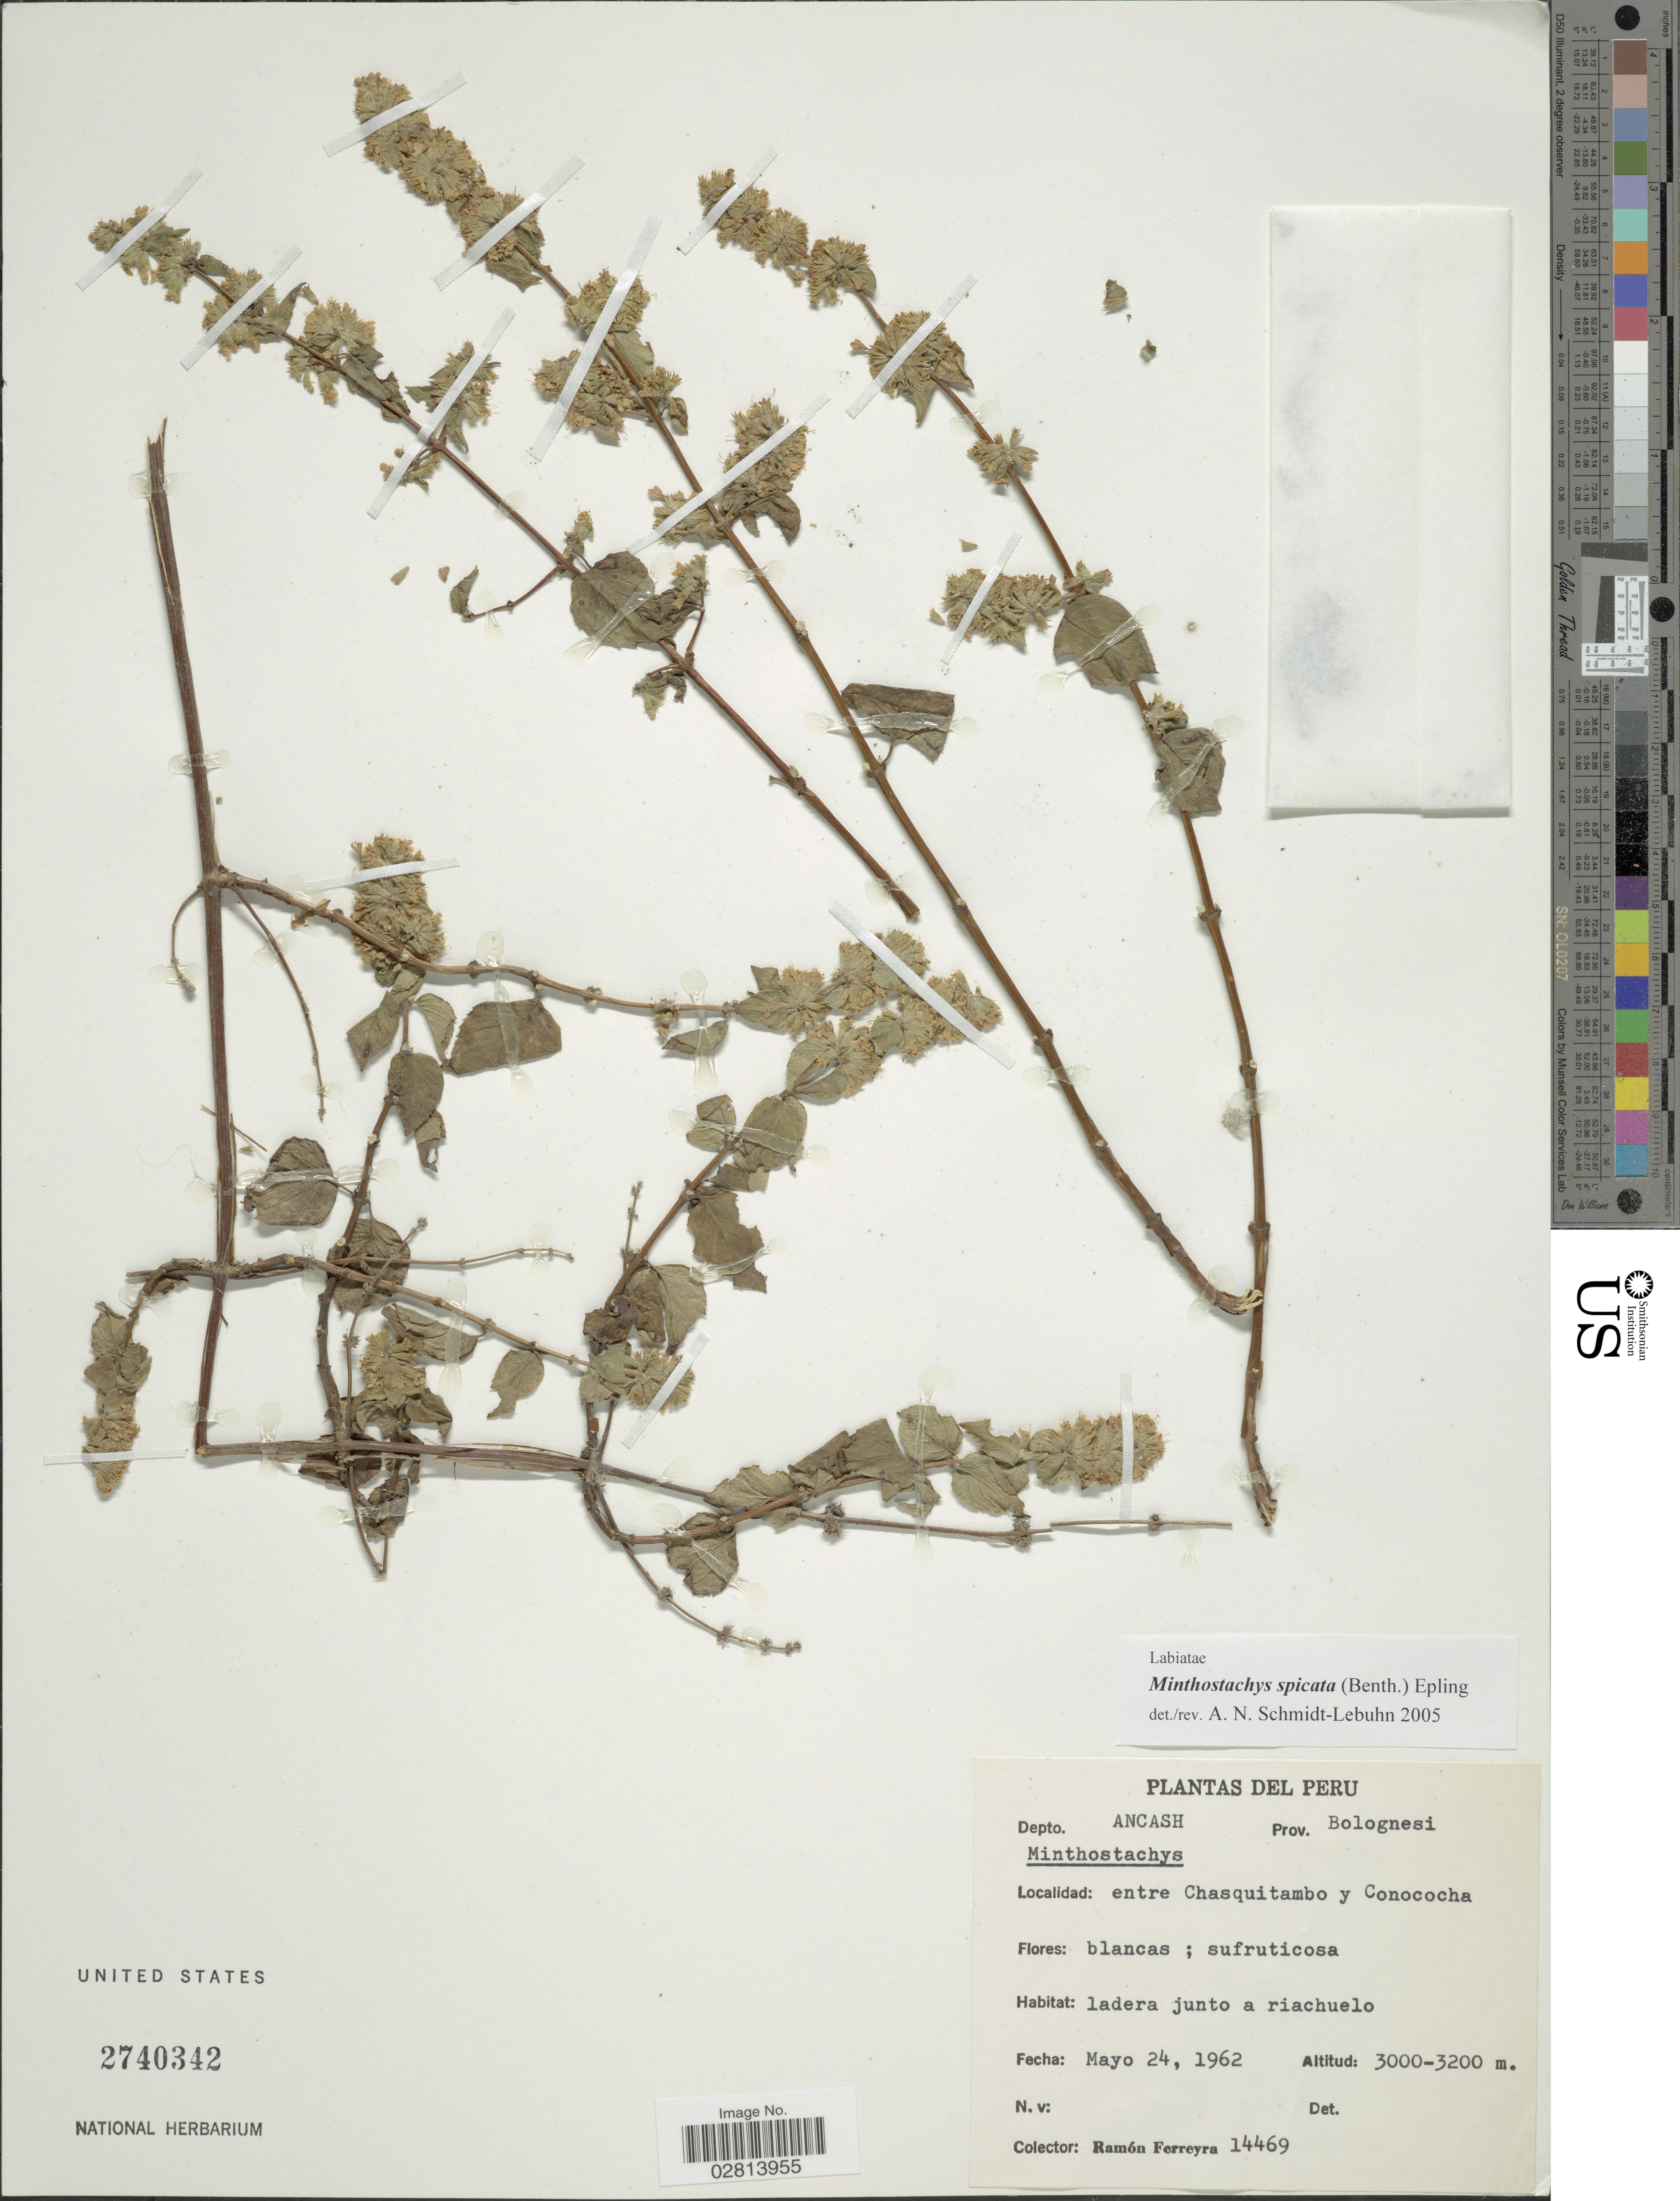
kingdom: Plantae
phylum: Tracheophyta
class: Magnoliopsida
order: Lamiales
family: Lamiaceae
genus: Minthostachys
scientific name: Minthostachys spicata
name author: (Benth.) Epling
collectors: R. A. Ferreyra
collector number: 14469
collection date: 1962-05-24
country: Peru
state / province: Ancash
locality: Depto. Ancash, Prov. Bolognesi, entre Chasquitambo y Conococha.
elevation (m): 3000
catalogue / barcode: US 2740342